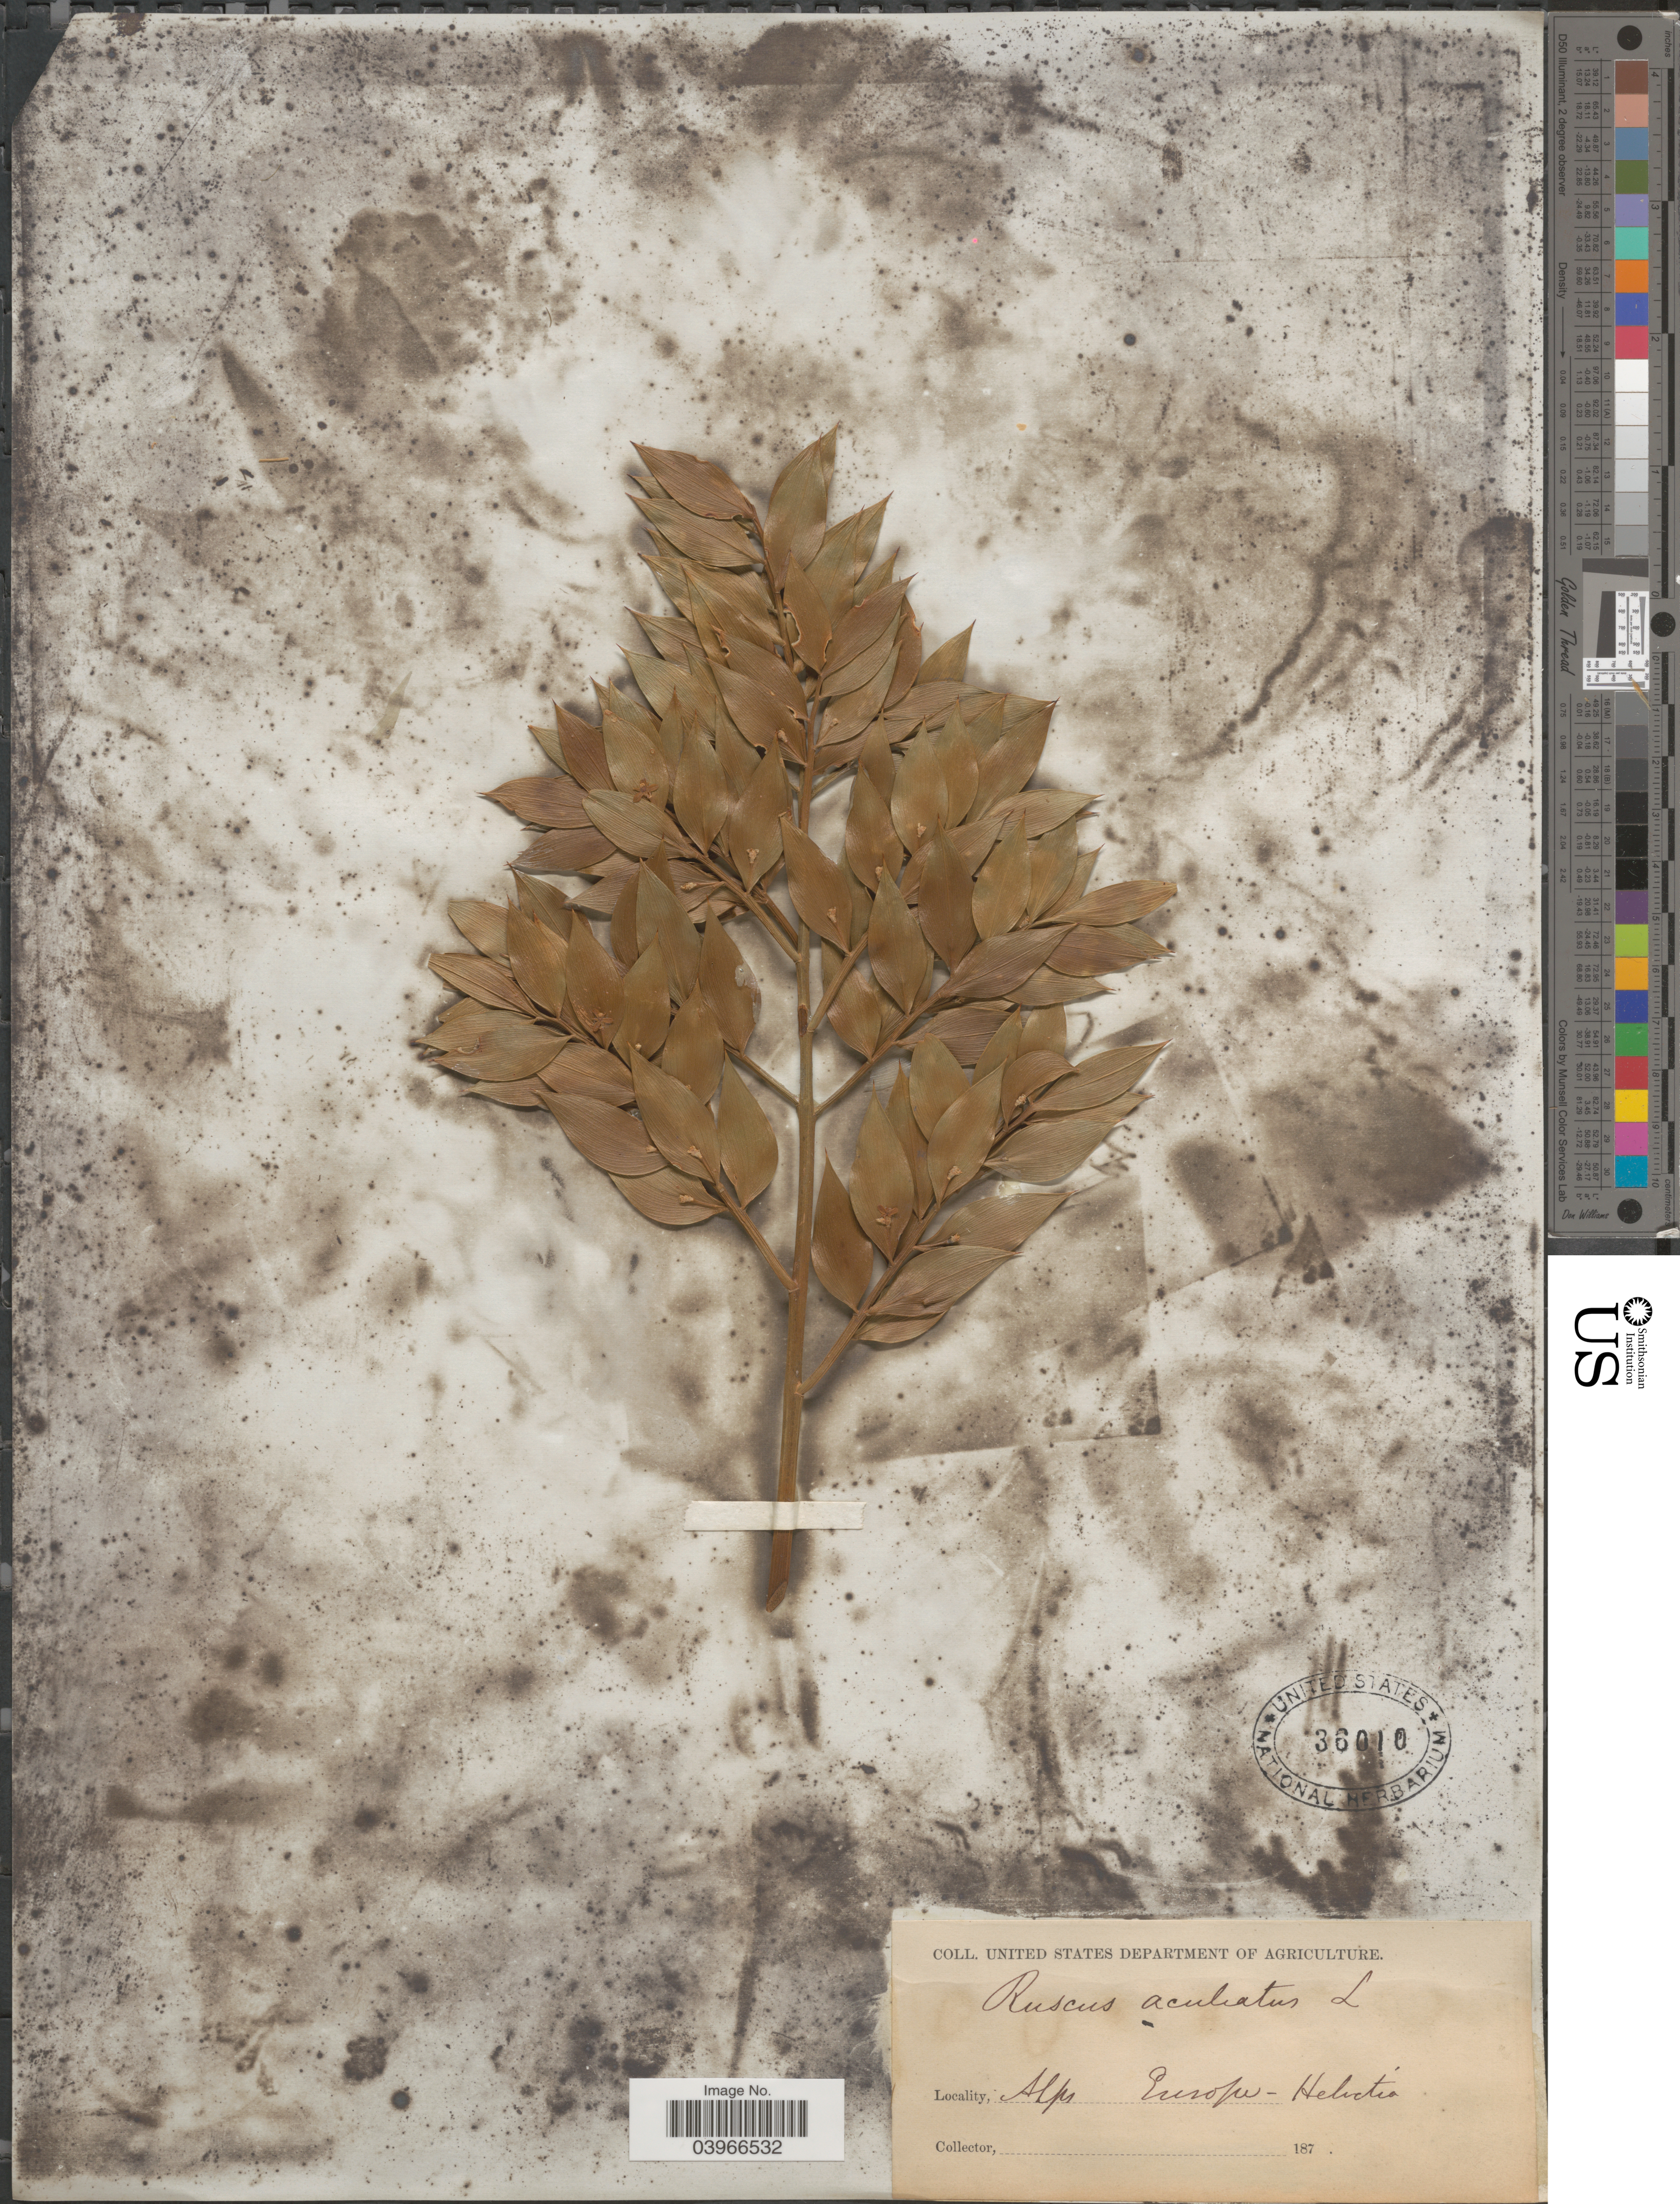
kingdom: Plantae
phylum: Tracheophyta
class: Liliopsida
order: Asparagales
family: Asparagaceae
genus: Ruscus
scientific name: Ruscus aculeatus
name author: L.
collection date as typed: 187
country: Switzerland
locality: Helvetia.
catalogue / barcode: US 36010